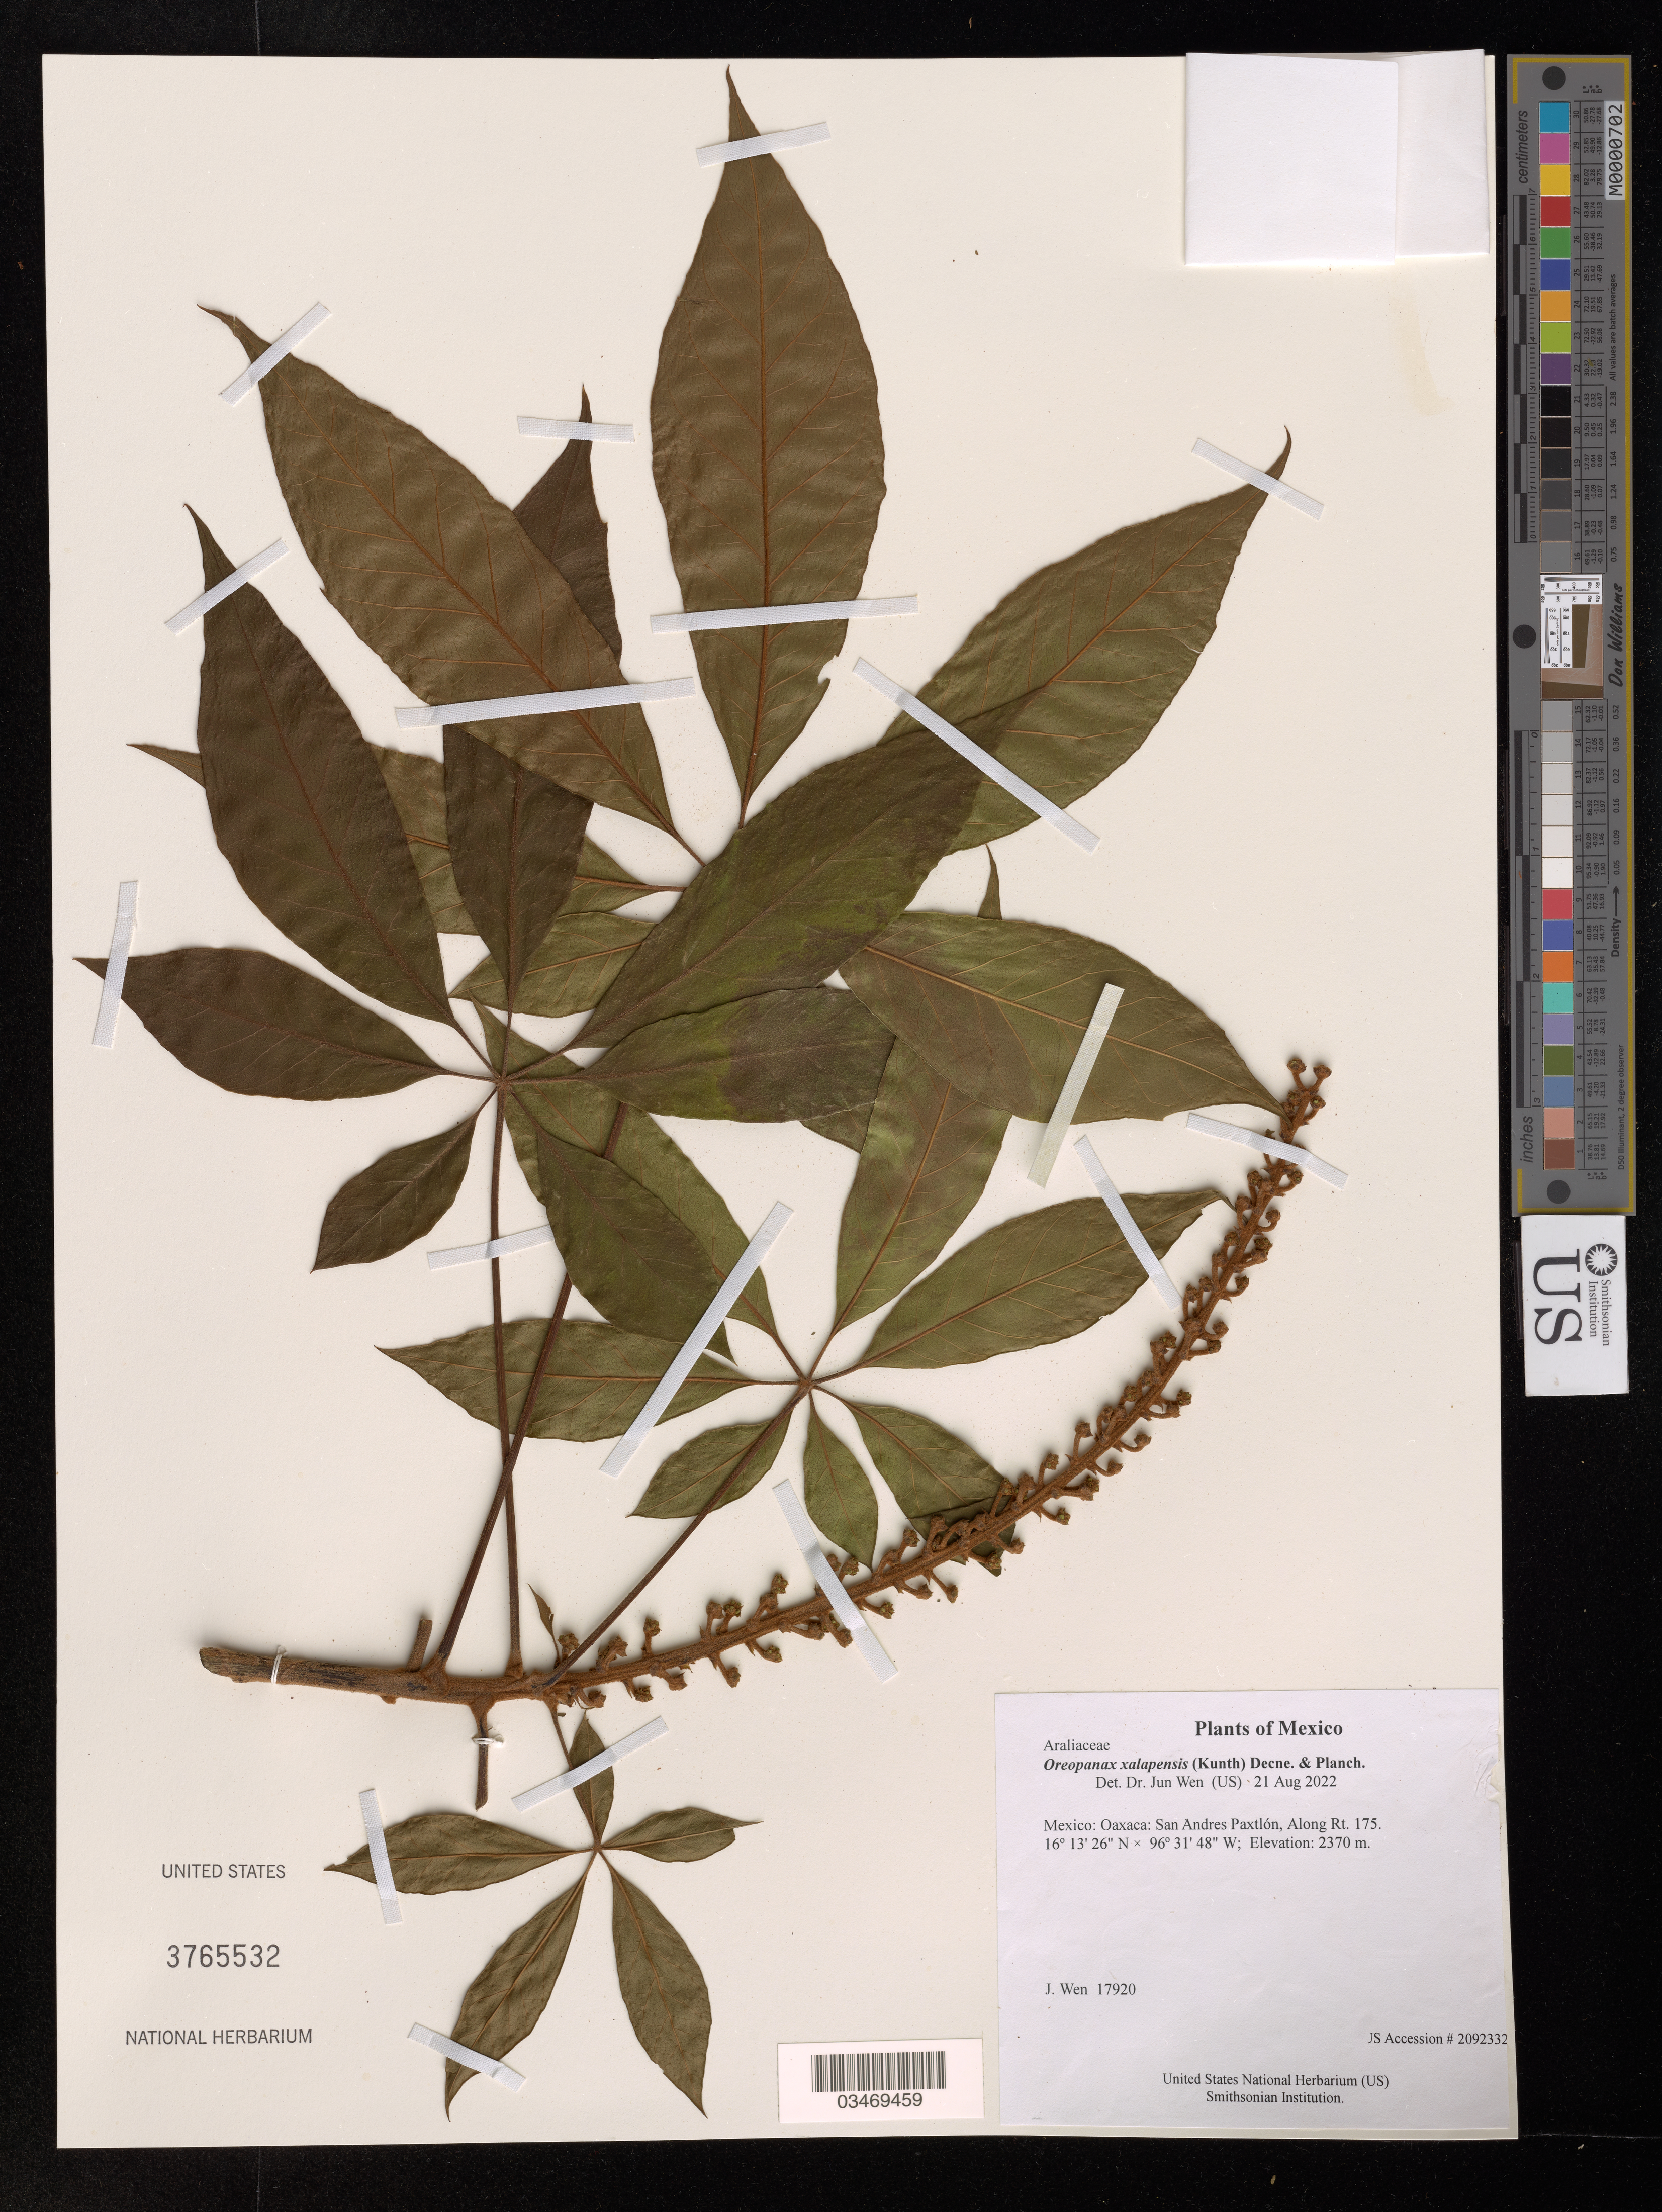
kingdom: Plantae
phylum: Tracheophyta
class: Magnoliopsida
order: Apiales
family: Araliaceae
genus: Oreopanax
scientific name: Oreopanax xalapensis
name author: (Kunth) Decne. & Planch.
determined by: Wen, Jun, (BOT), Smithsonian Institution - National Museum of Natural History (UNITED STATES)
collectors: J. Wen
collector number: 17920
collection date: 2022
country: Mexico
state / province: Oaxaca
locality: San Andres Paxtlón, Along Rt. 175.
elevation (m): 2370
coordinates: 16 13 26 N, 96 31 48 W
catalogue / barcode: US 3765532